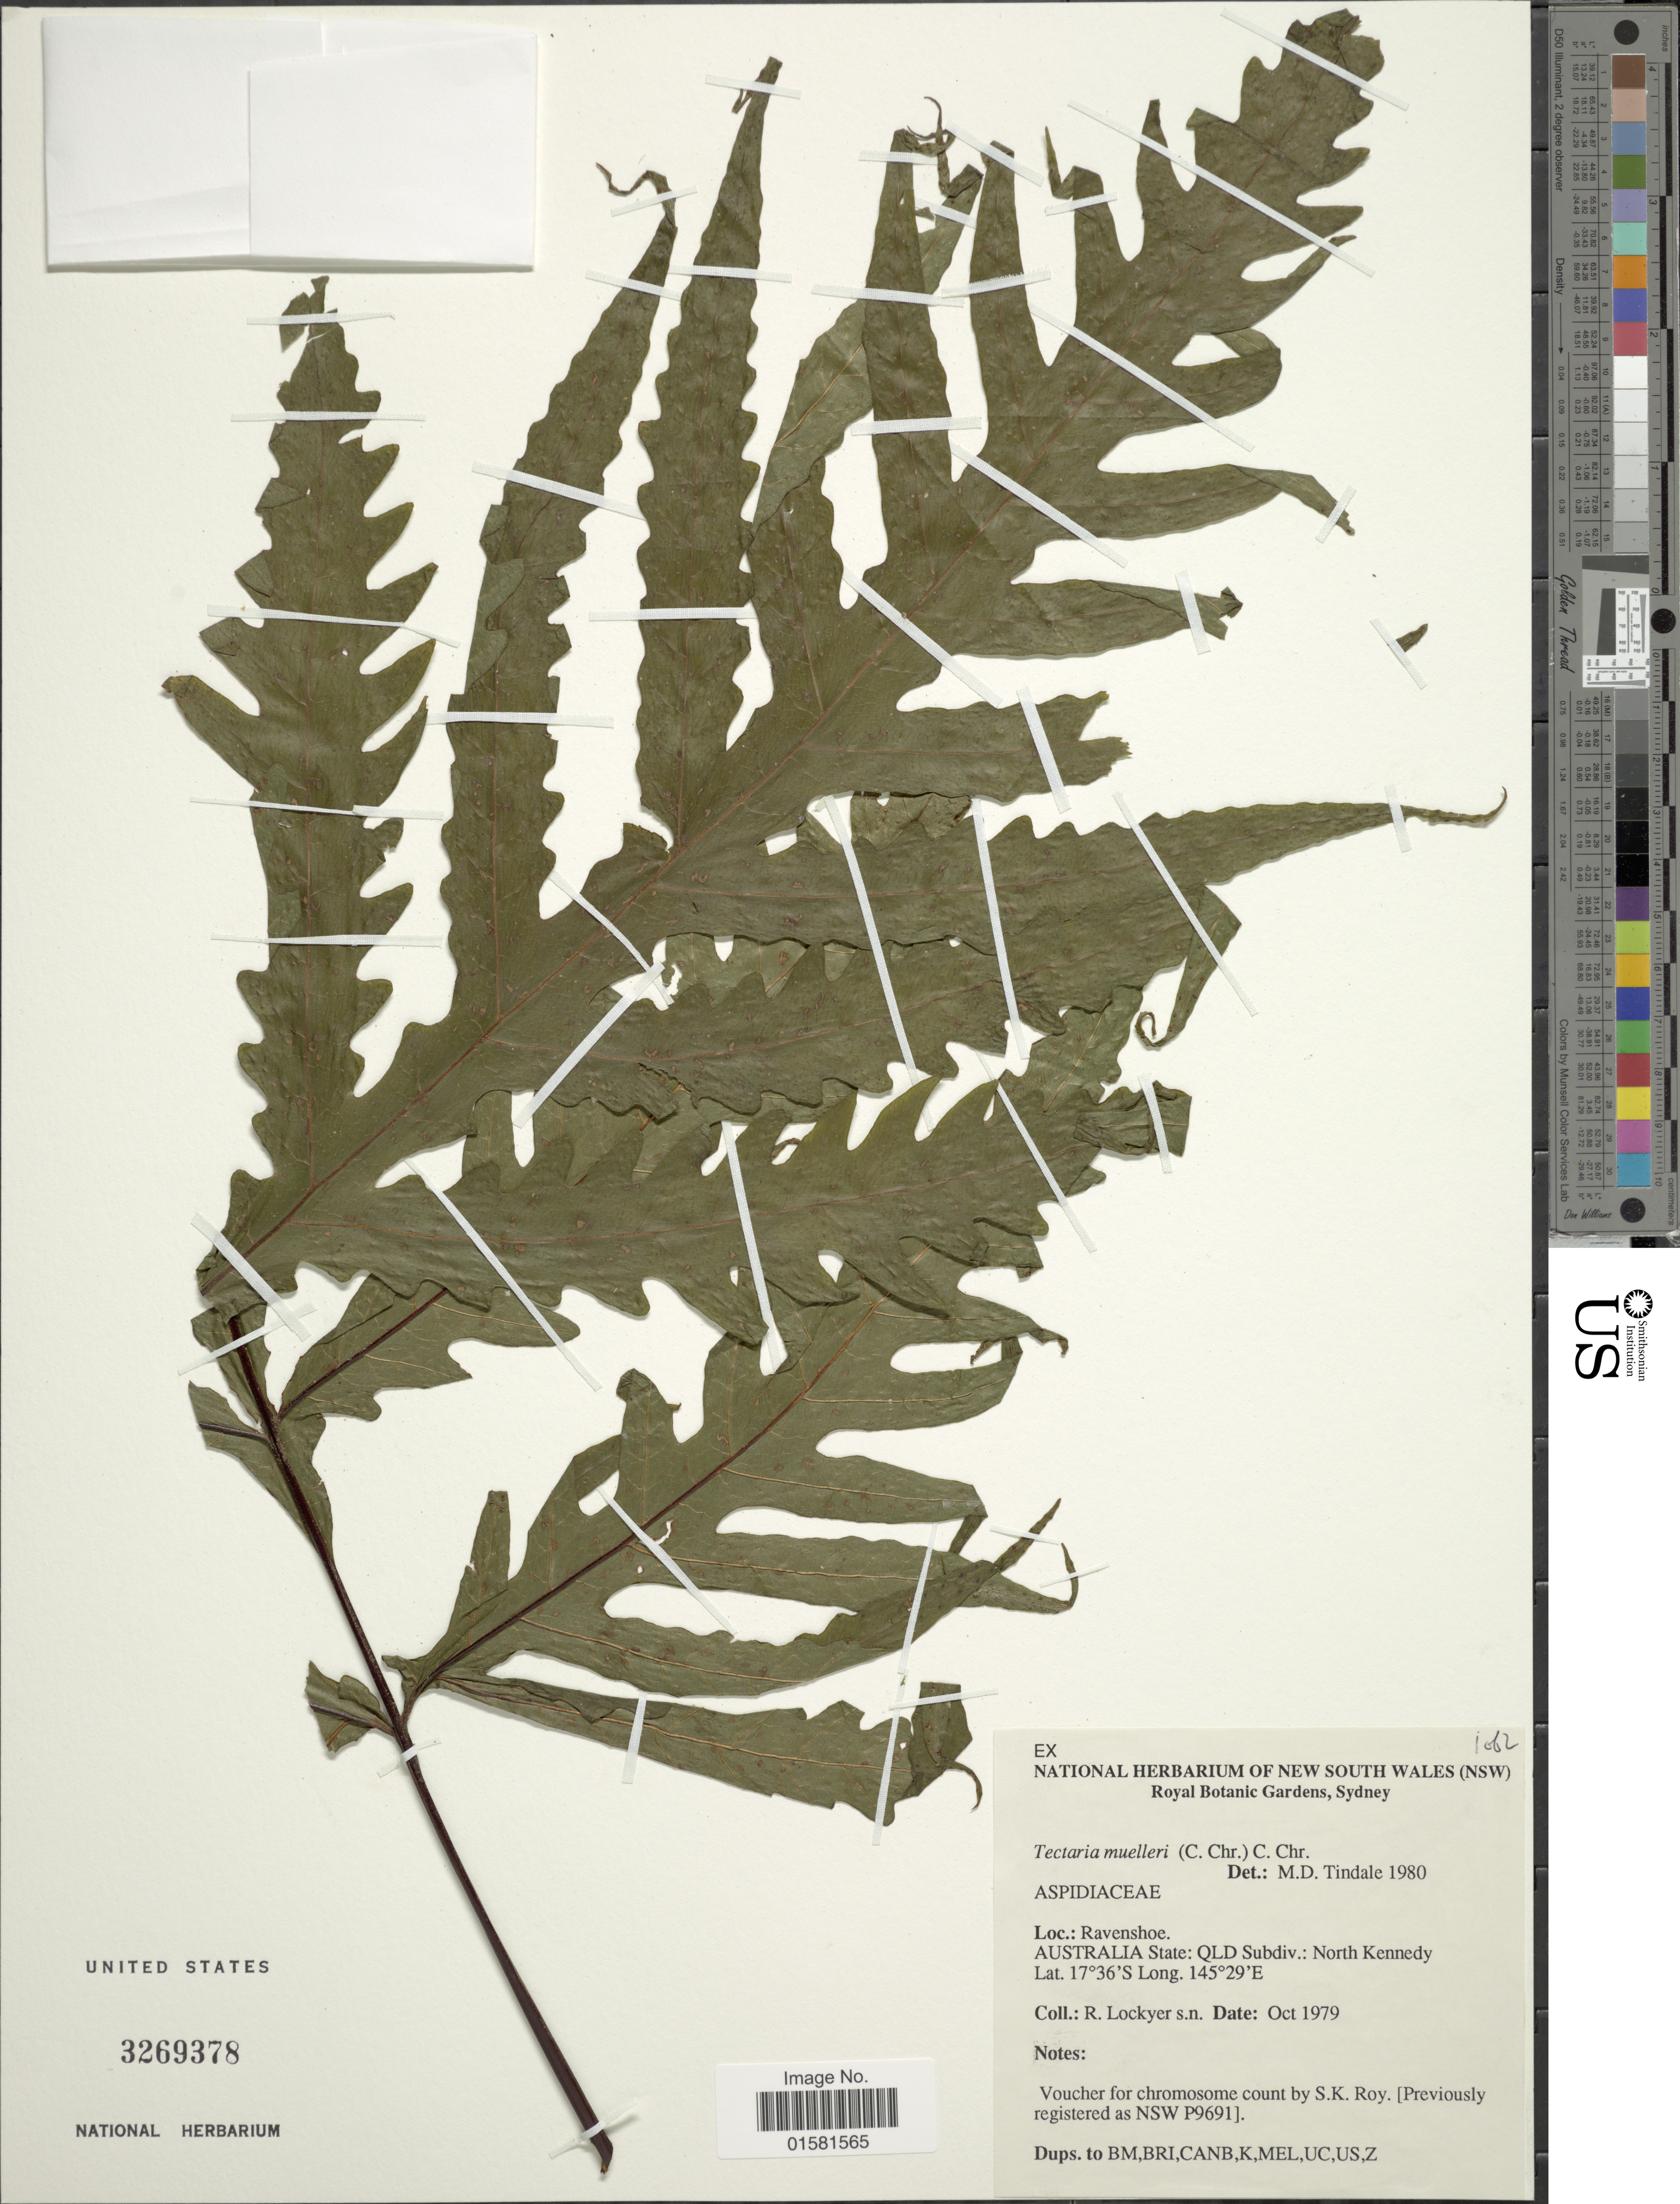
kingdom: Plantae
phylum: Tracheophyta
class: Polypodiopsida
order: Polypodiales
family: Tectariaceae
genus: Tectaria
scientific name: Tectaria muelleri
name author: (C. Chr.) C. Chr.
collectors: R. Lockyer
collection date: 1979-10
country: Australia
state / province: Queensland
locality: Ravenshoe, Australia State: QLD Subdiv.: North Kennedy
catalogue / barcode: US 3269378